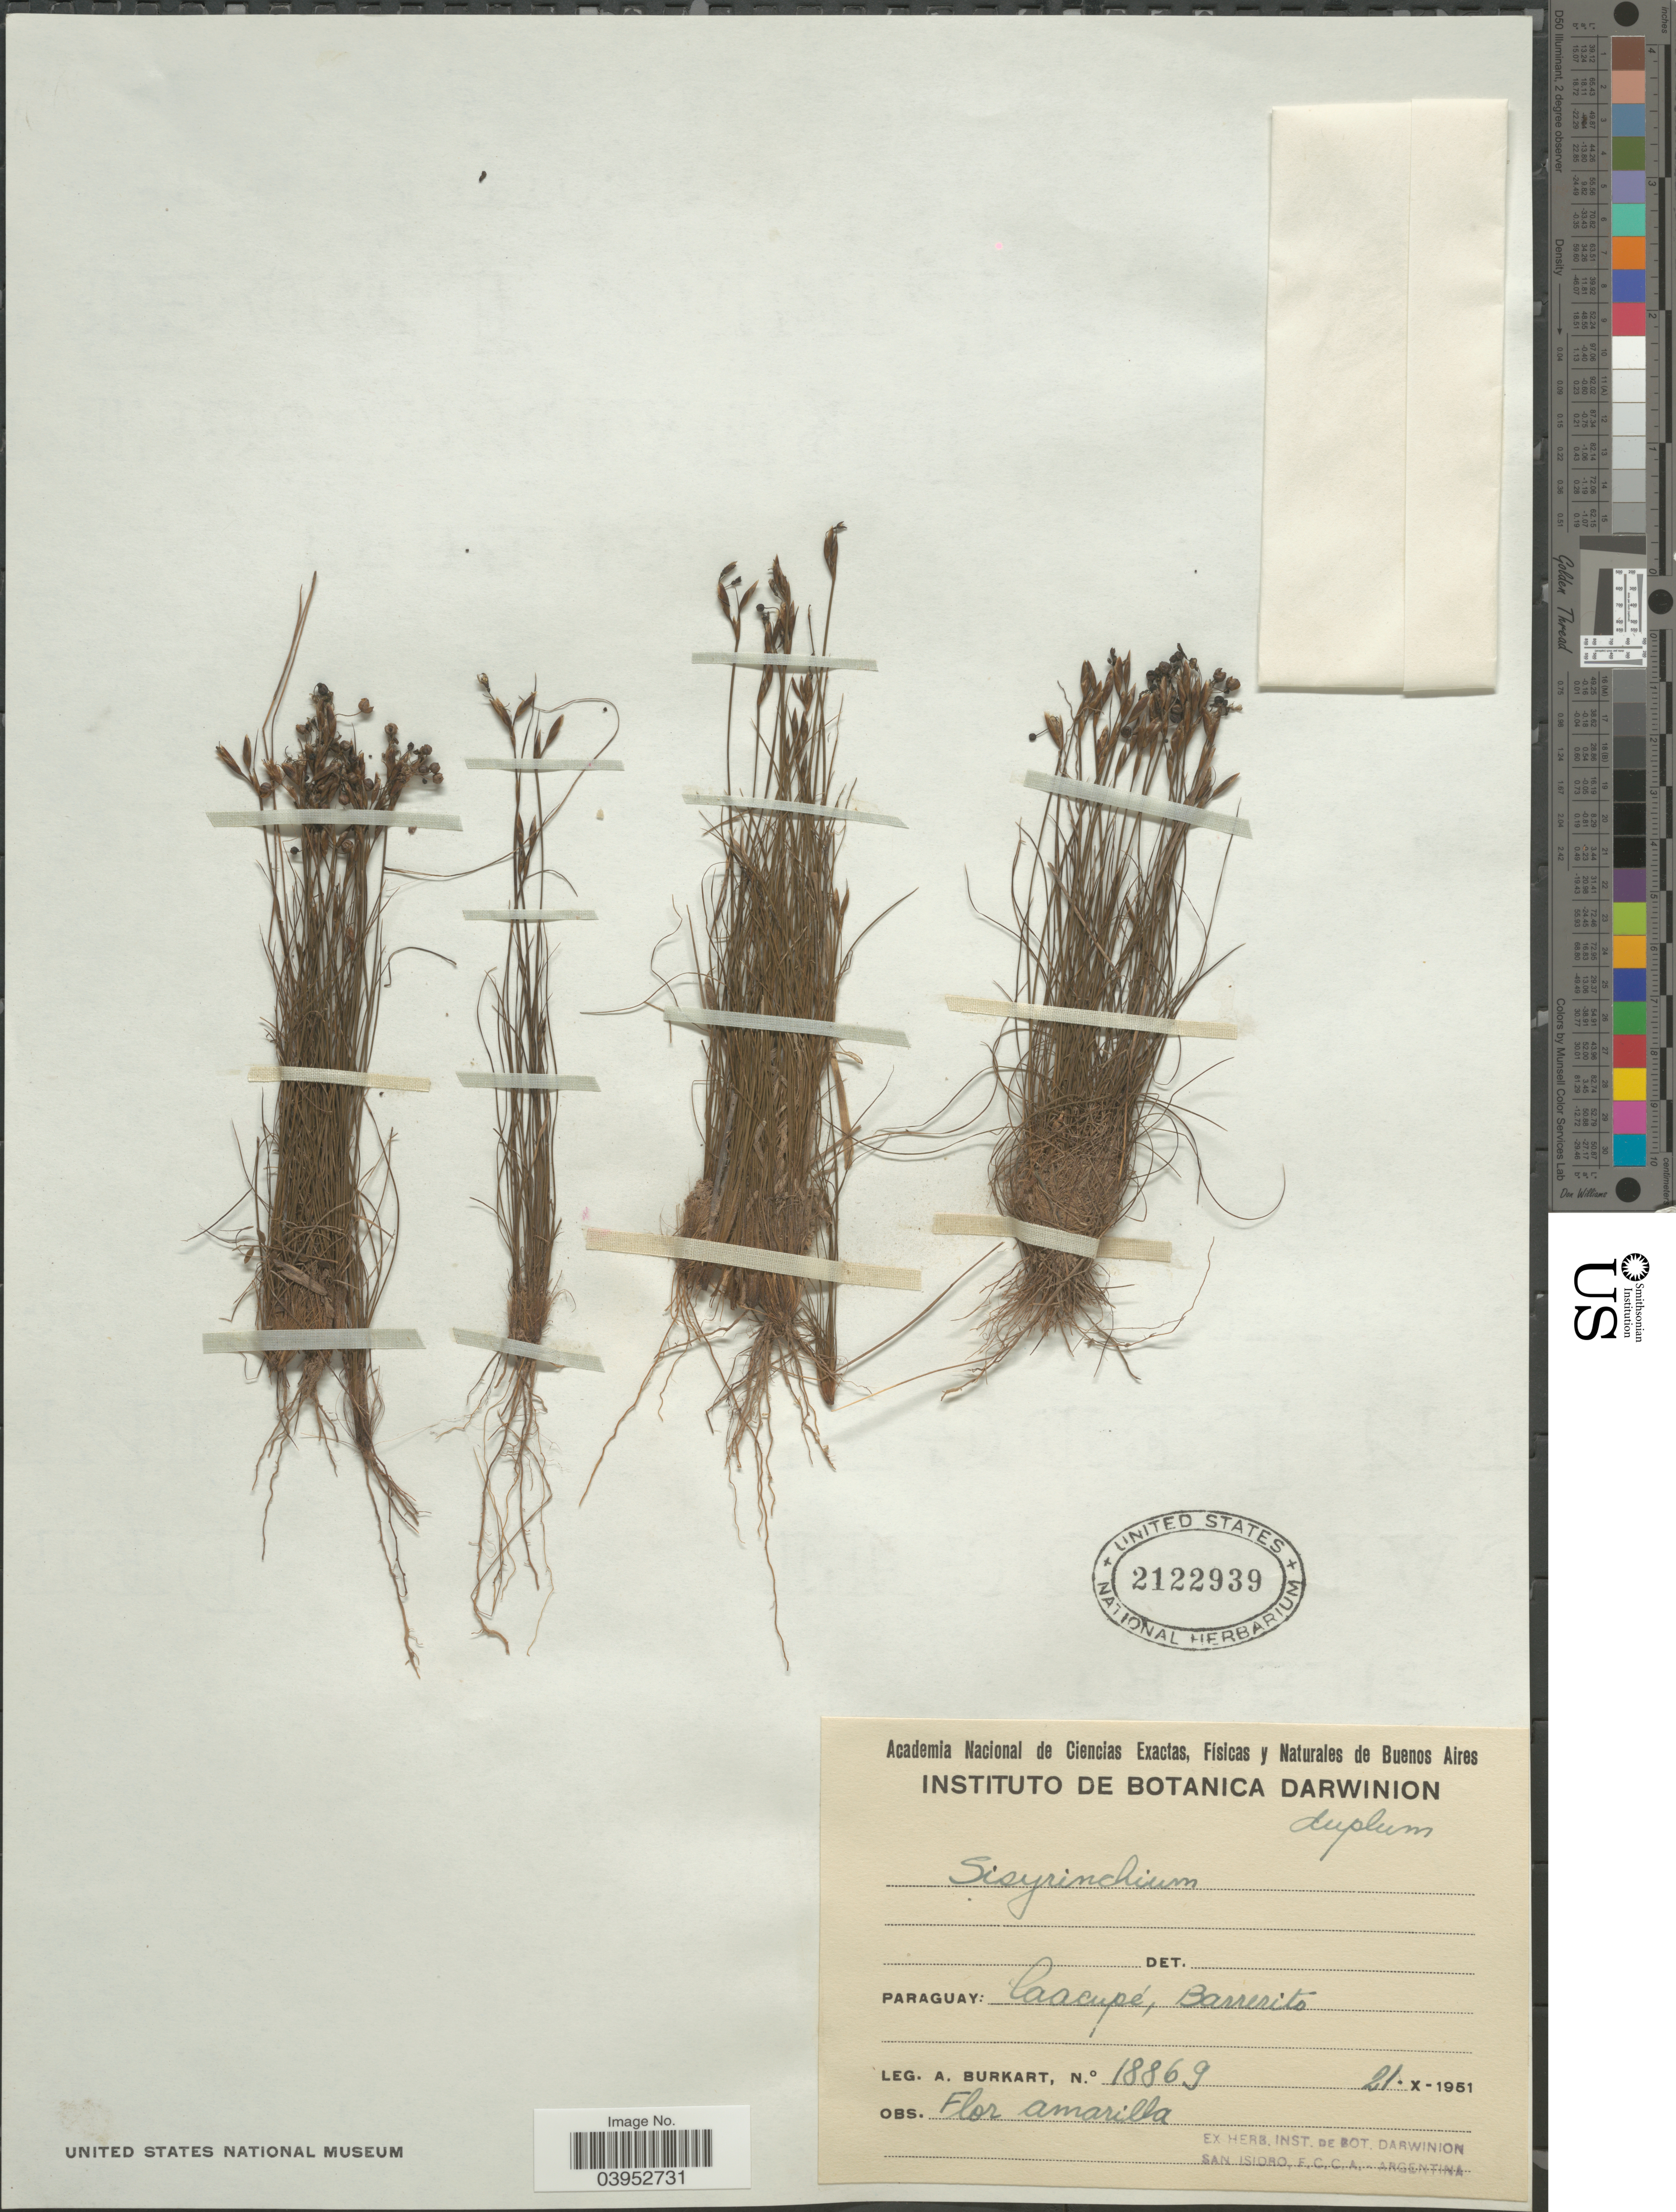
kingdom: Plantae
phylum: Tracheophyta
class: Liliopsida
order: Asparagales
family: Iridaceae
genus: Sisyrinchium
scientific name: Sisyrinchium sp.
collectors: A. E. Burkart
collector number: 18869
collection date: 1951-10-21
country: Paraguay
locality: Caacupé, Barrerito.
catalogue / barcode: US 2122939